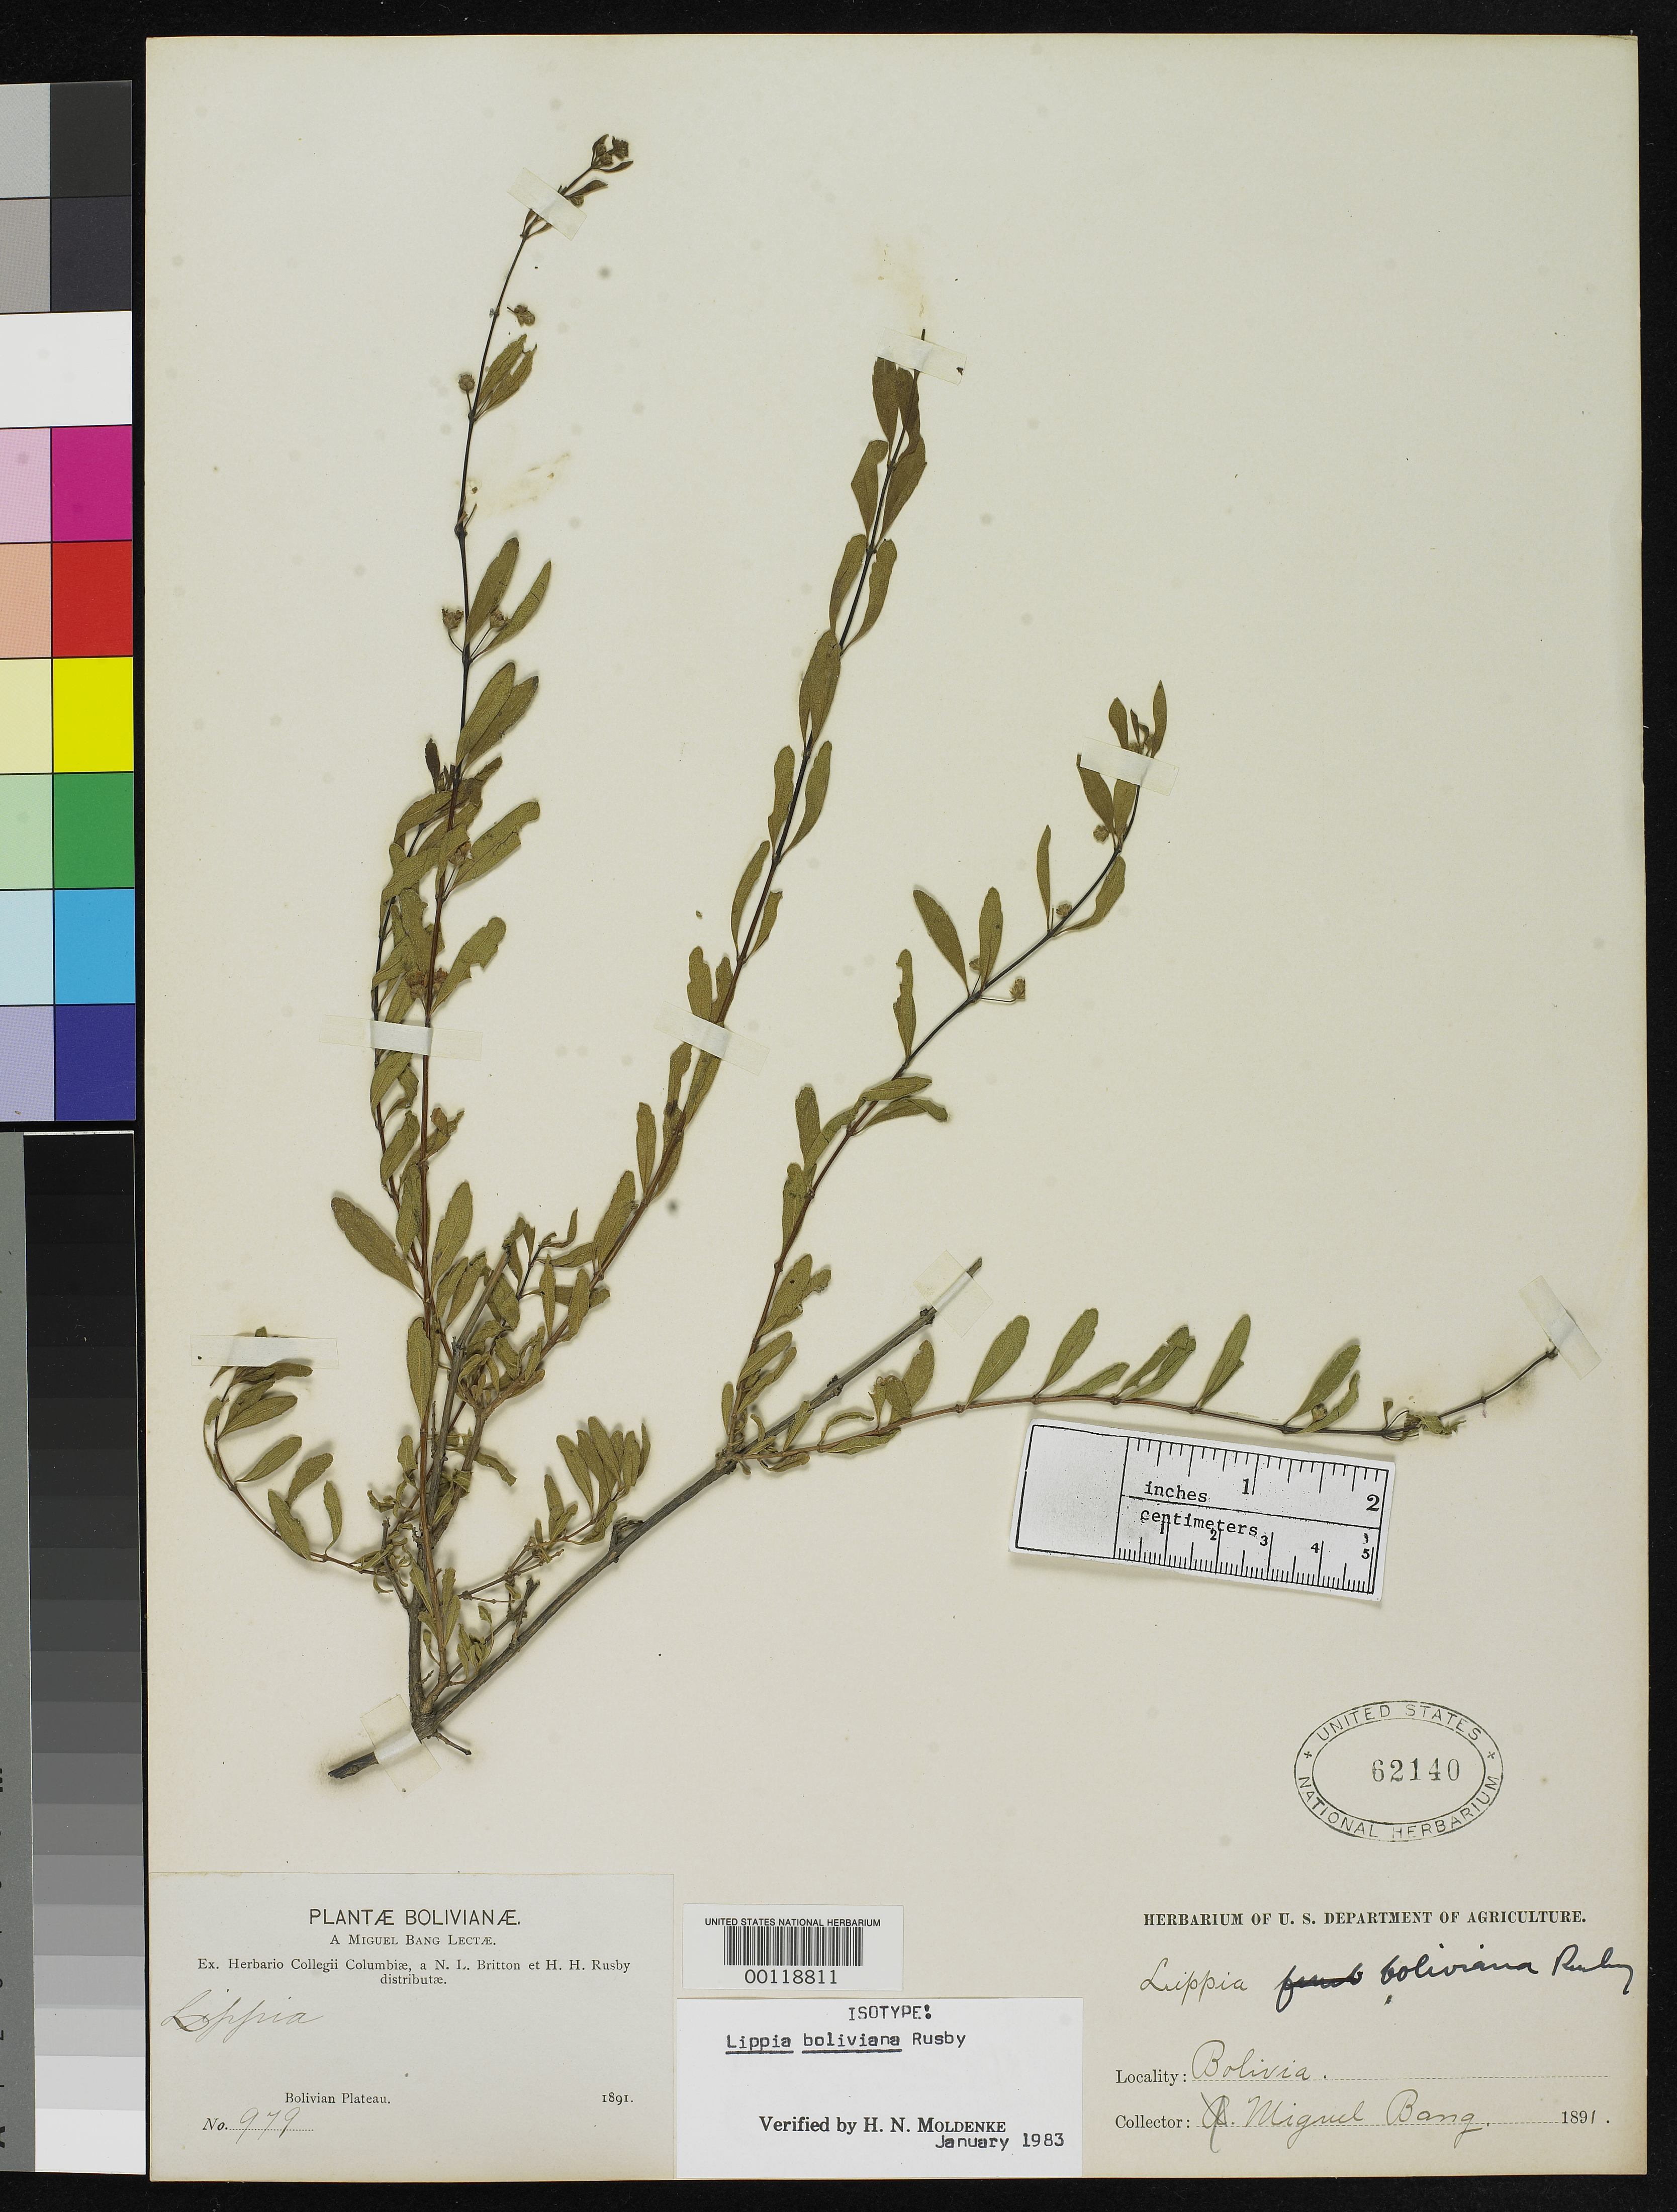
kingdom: Plantae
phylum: Tracheophyta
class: Magnoliopsida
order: Lamiales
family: Verbenaceae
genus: Lippia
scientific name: Lippia boliviana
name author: Rusby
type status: Isotype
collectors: M. Bang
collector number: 979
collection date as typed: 1891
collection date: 1891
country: Bolivia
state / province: Cochabamba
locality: Vic. Cochabamba.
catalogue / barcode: US 62140